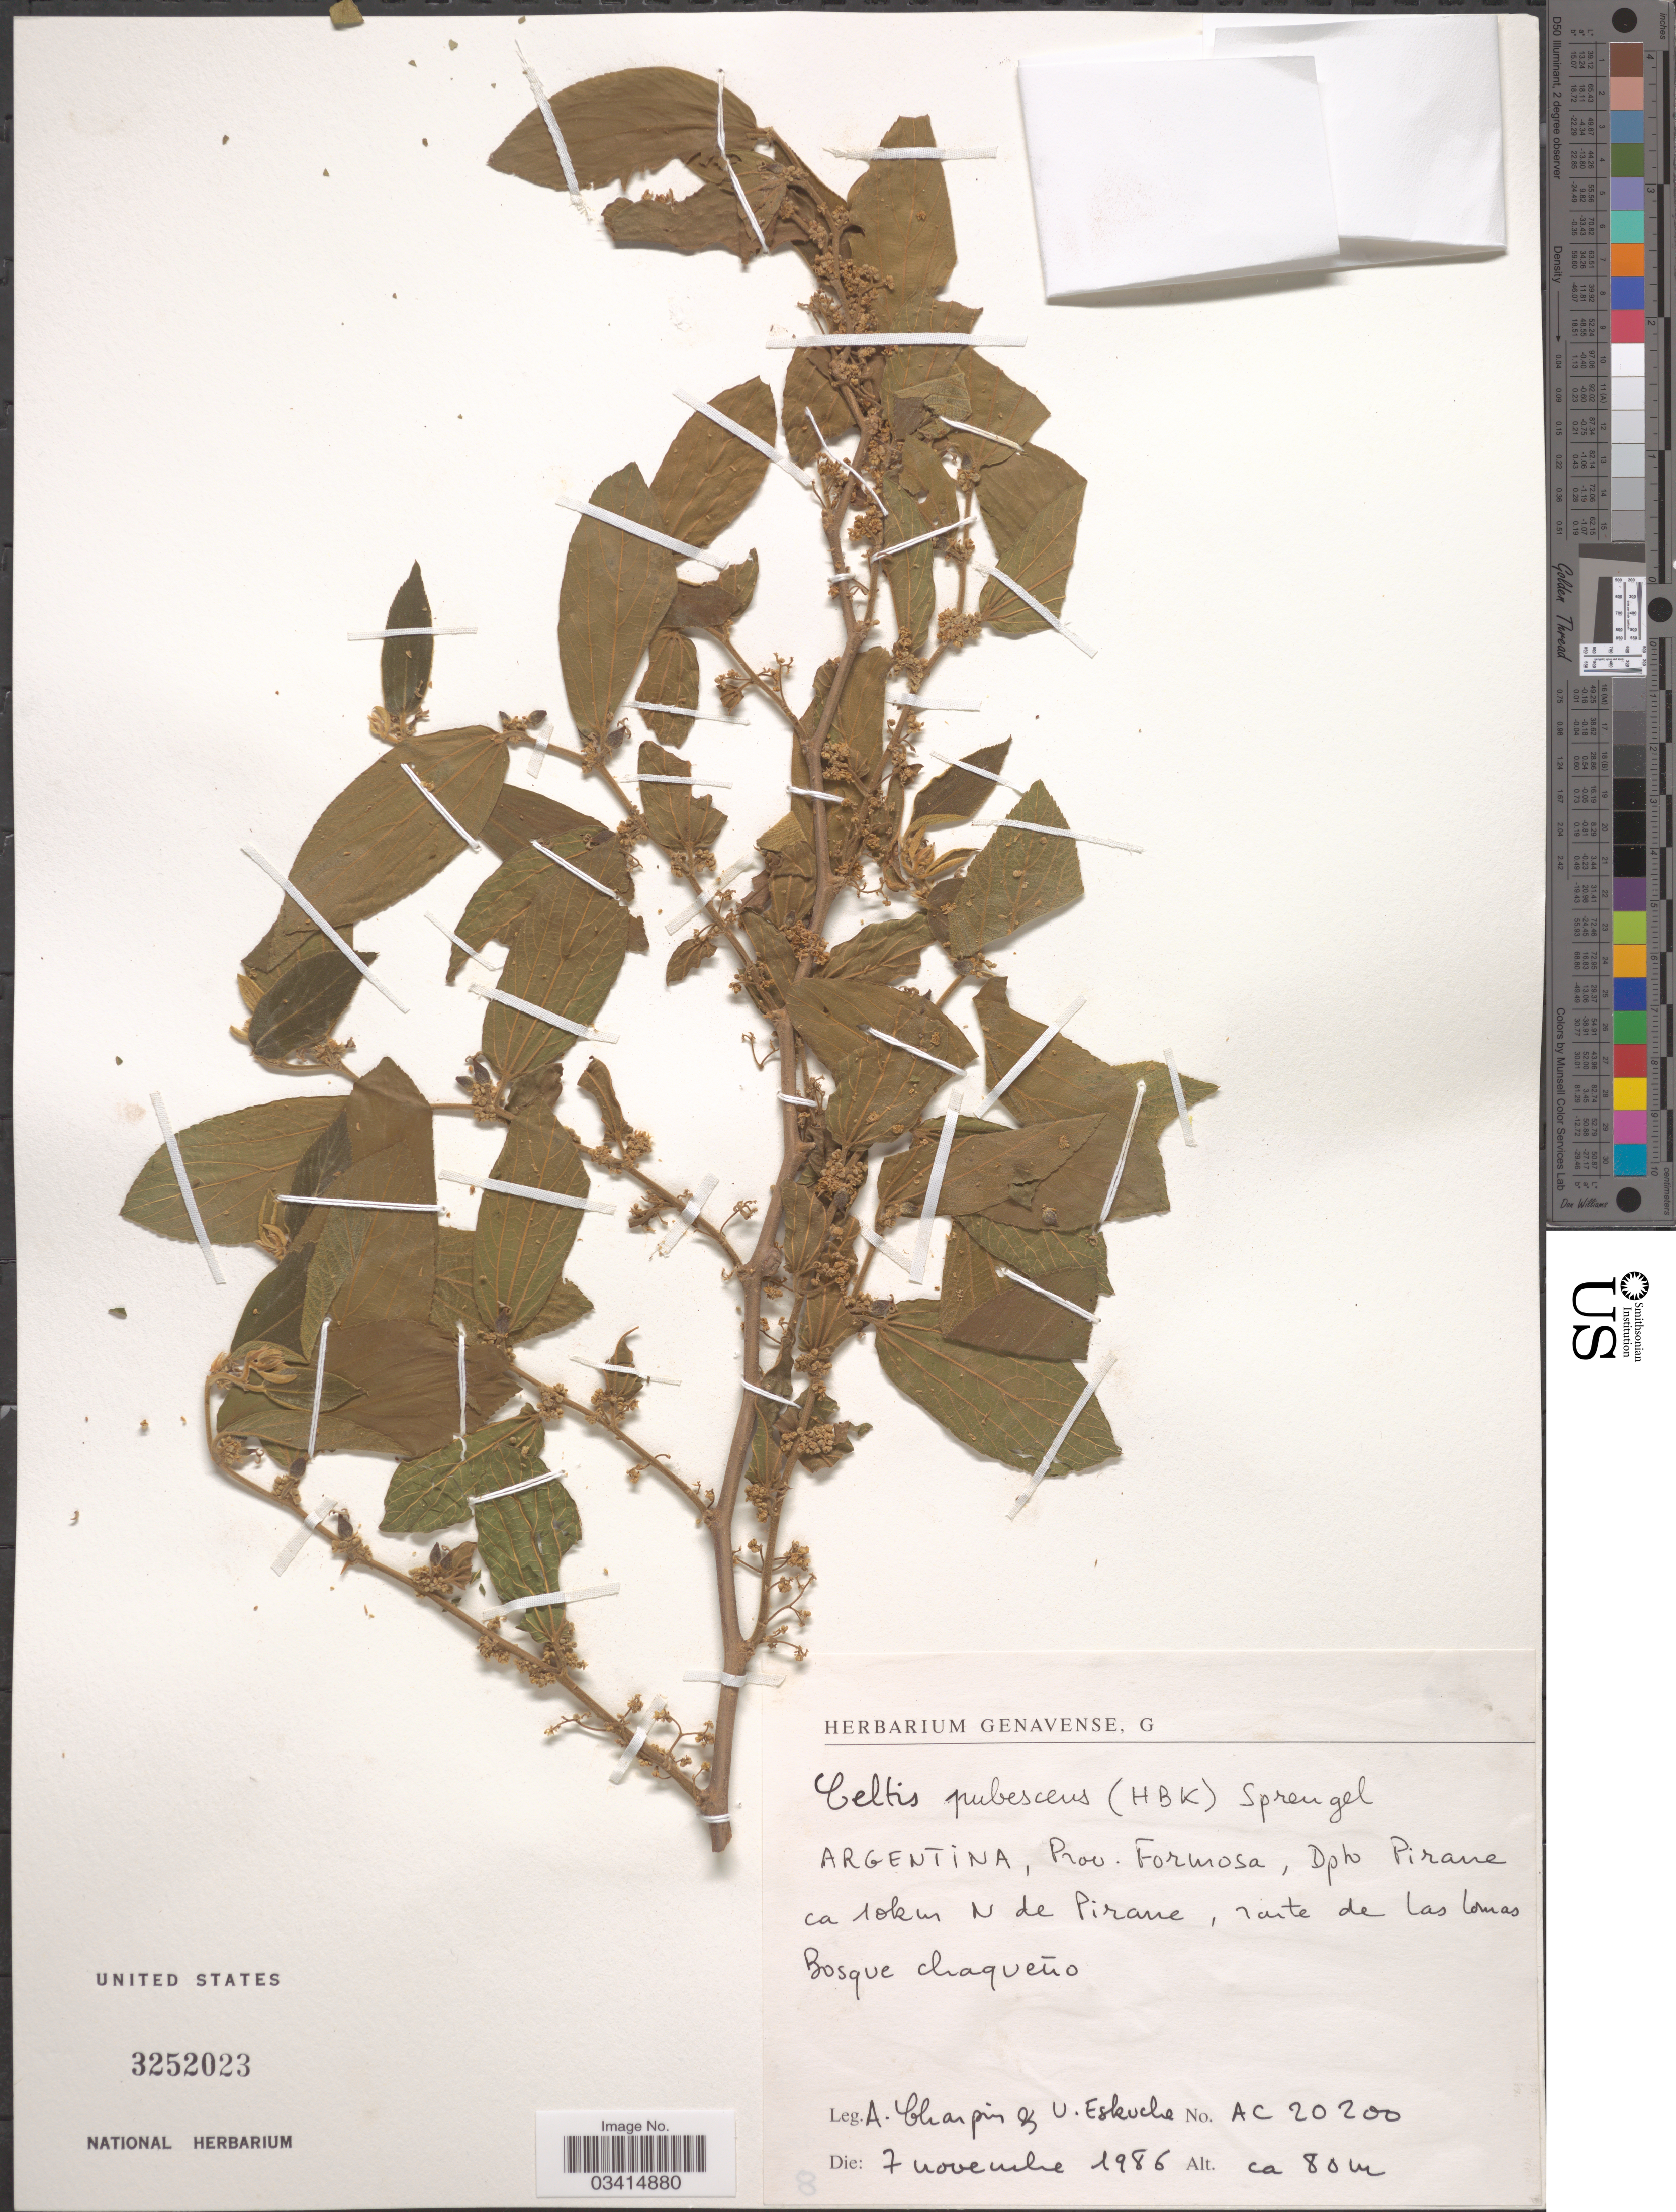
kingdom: Plantae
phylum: Tracheophyta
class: Magnoliopsida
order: Rosales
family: Cannabaceae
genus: Celtis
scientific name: Celtis pubescens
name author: (Kunth) Spreng.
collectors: A. Charpin & U. Eskuche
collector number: AC20200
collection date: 1986-11-07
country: Argentina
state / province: Formosa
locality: Dpto Pirane ca 10 km N de Pirane, route de Las Lomas Bosque Chaqueño.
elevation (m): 80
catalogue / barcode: US 3252023